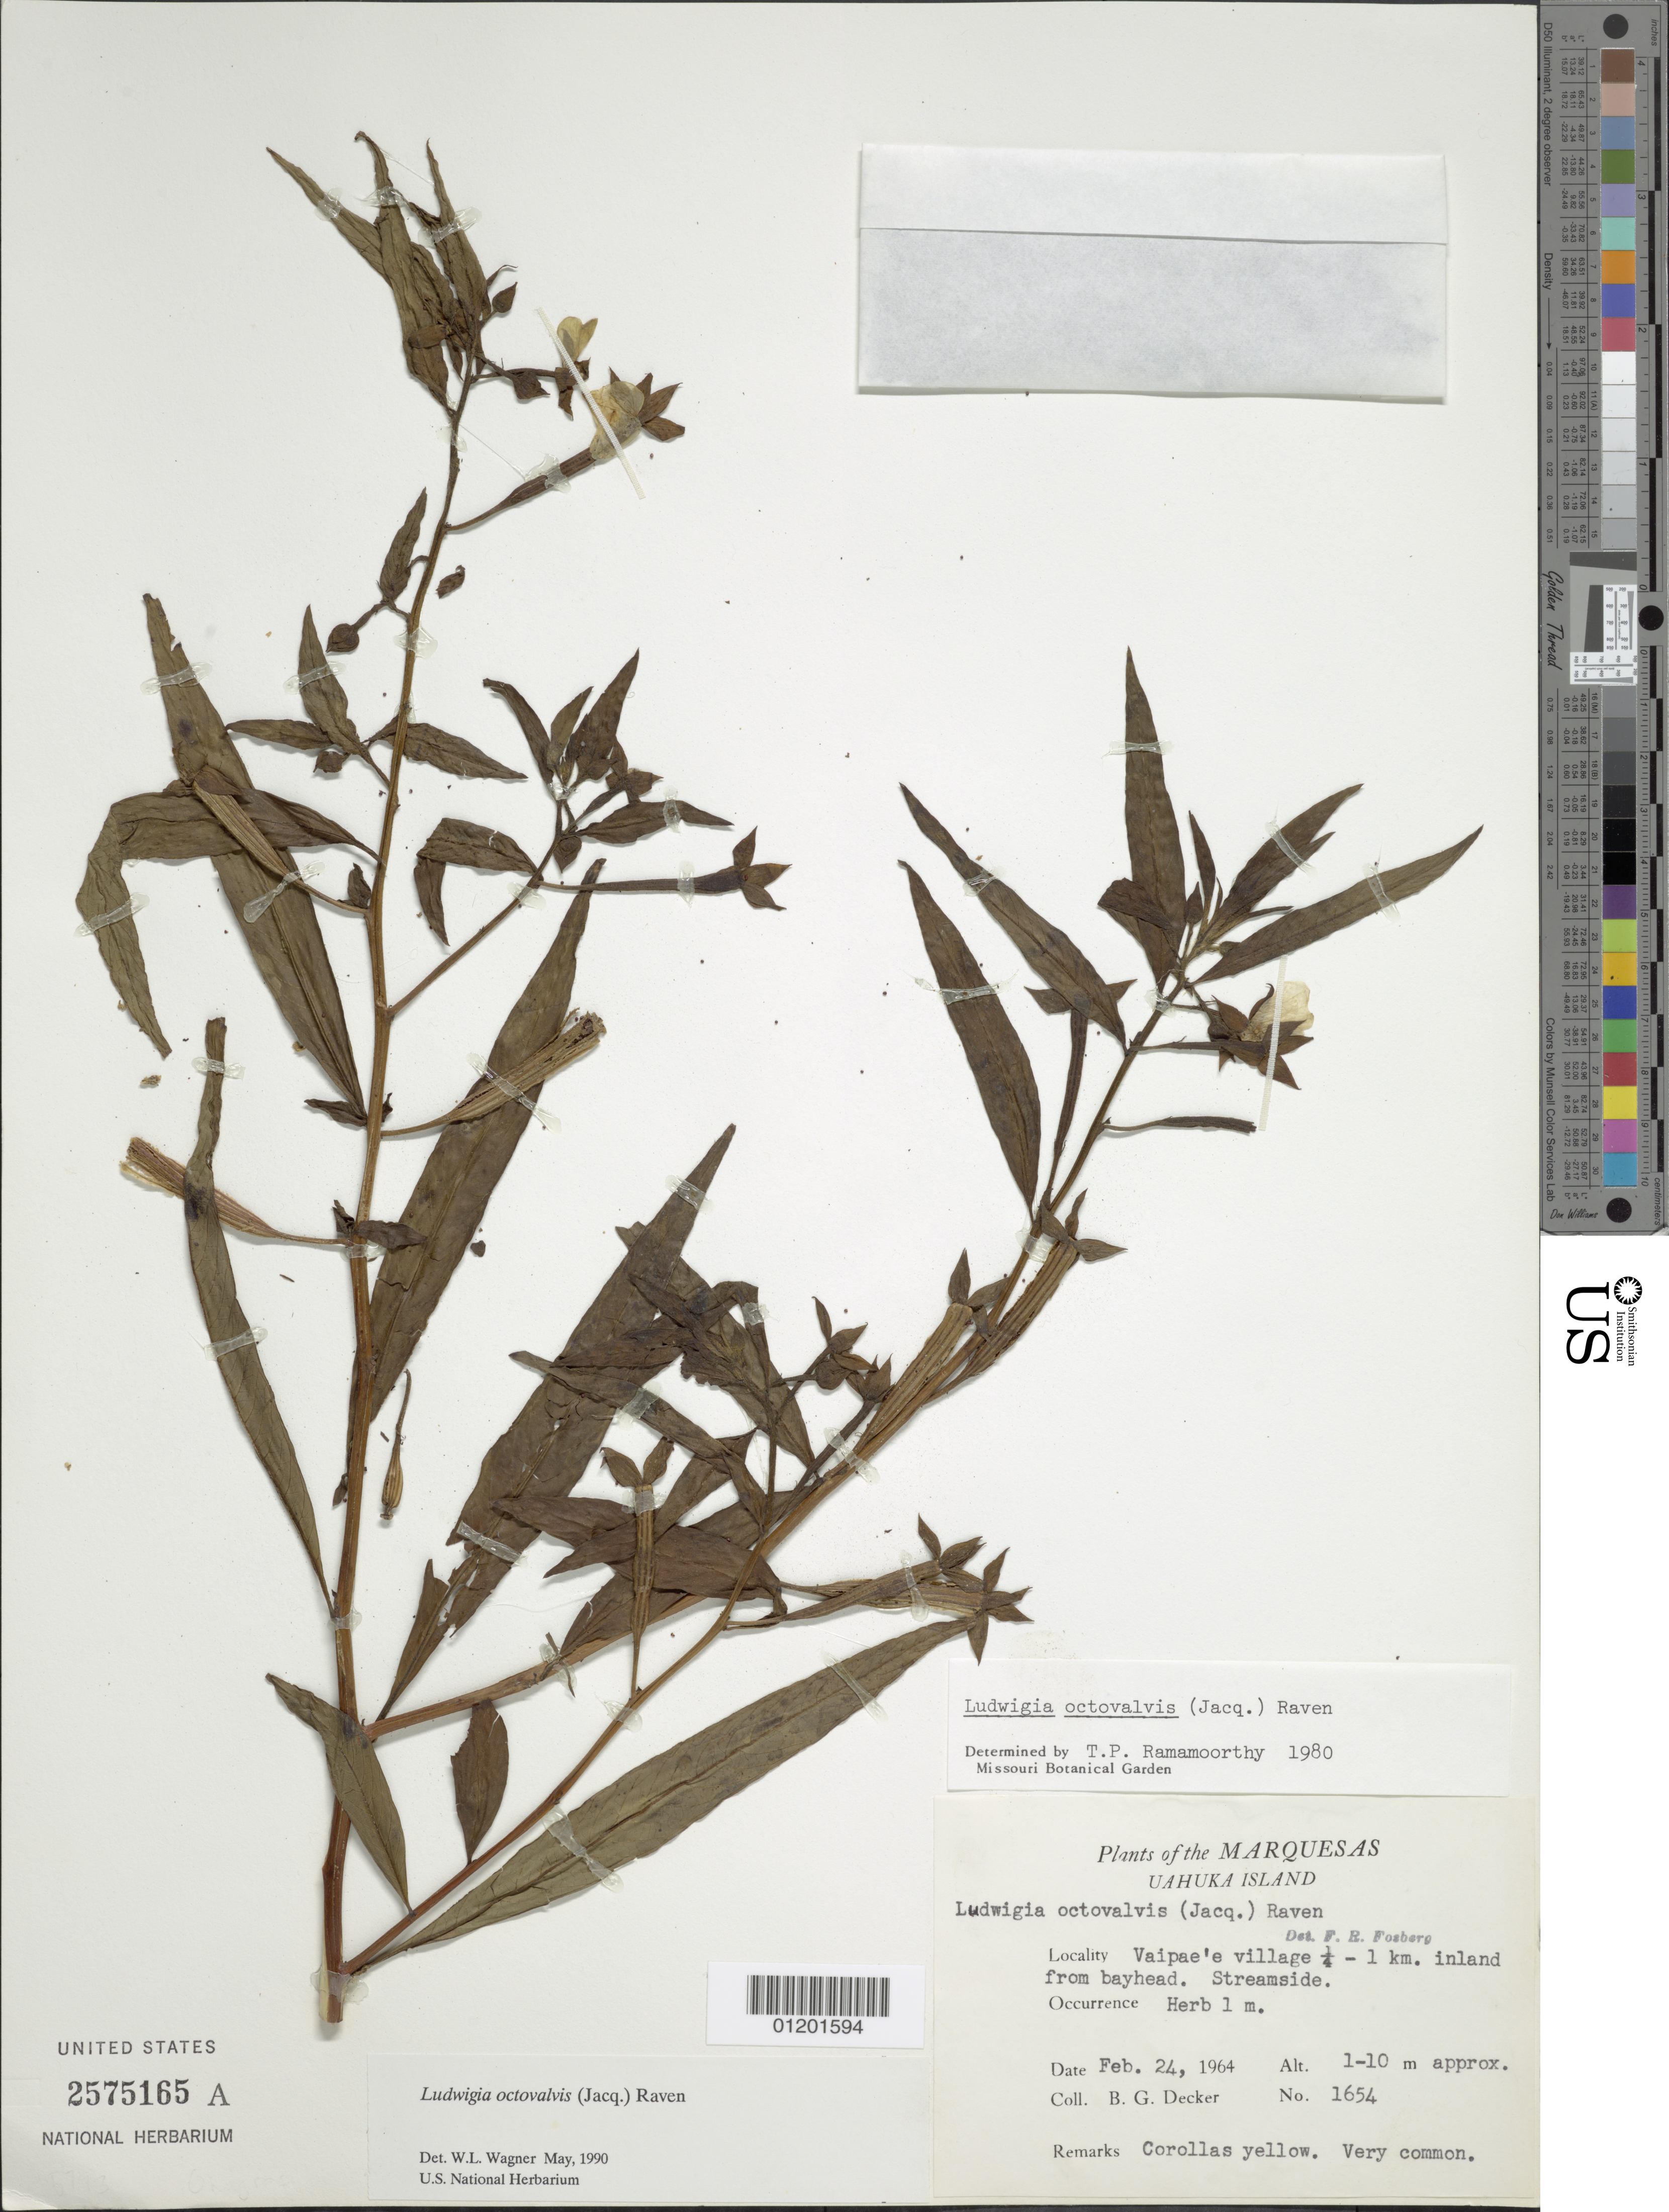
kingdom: Plantae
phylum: Tracheophyta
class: Magnoliopsida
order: Myrtales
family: Onagraceae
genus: Ludwigia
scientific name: Ludwigia octovalvis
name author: (Jacq.) P.H. Raven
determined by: Wagner, W. L., (BOT), Smithsonian Institution - National Museum of Natural History (UNITED STATES)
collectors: B. G. Decker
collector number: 1654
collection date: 1964-02-24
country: French Polynesia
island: Ua Huka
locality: Vaipae'e village, 0.25-1 km inland from bayhead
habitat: Streamside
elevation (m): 1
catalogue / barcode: US 2575165A